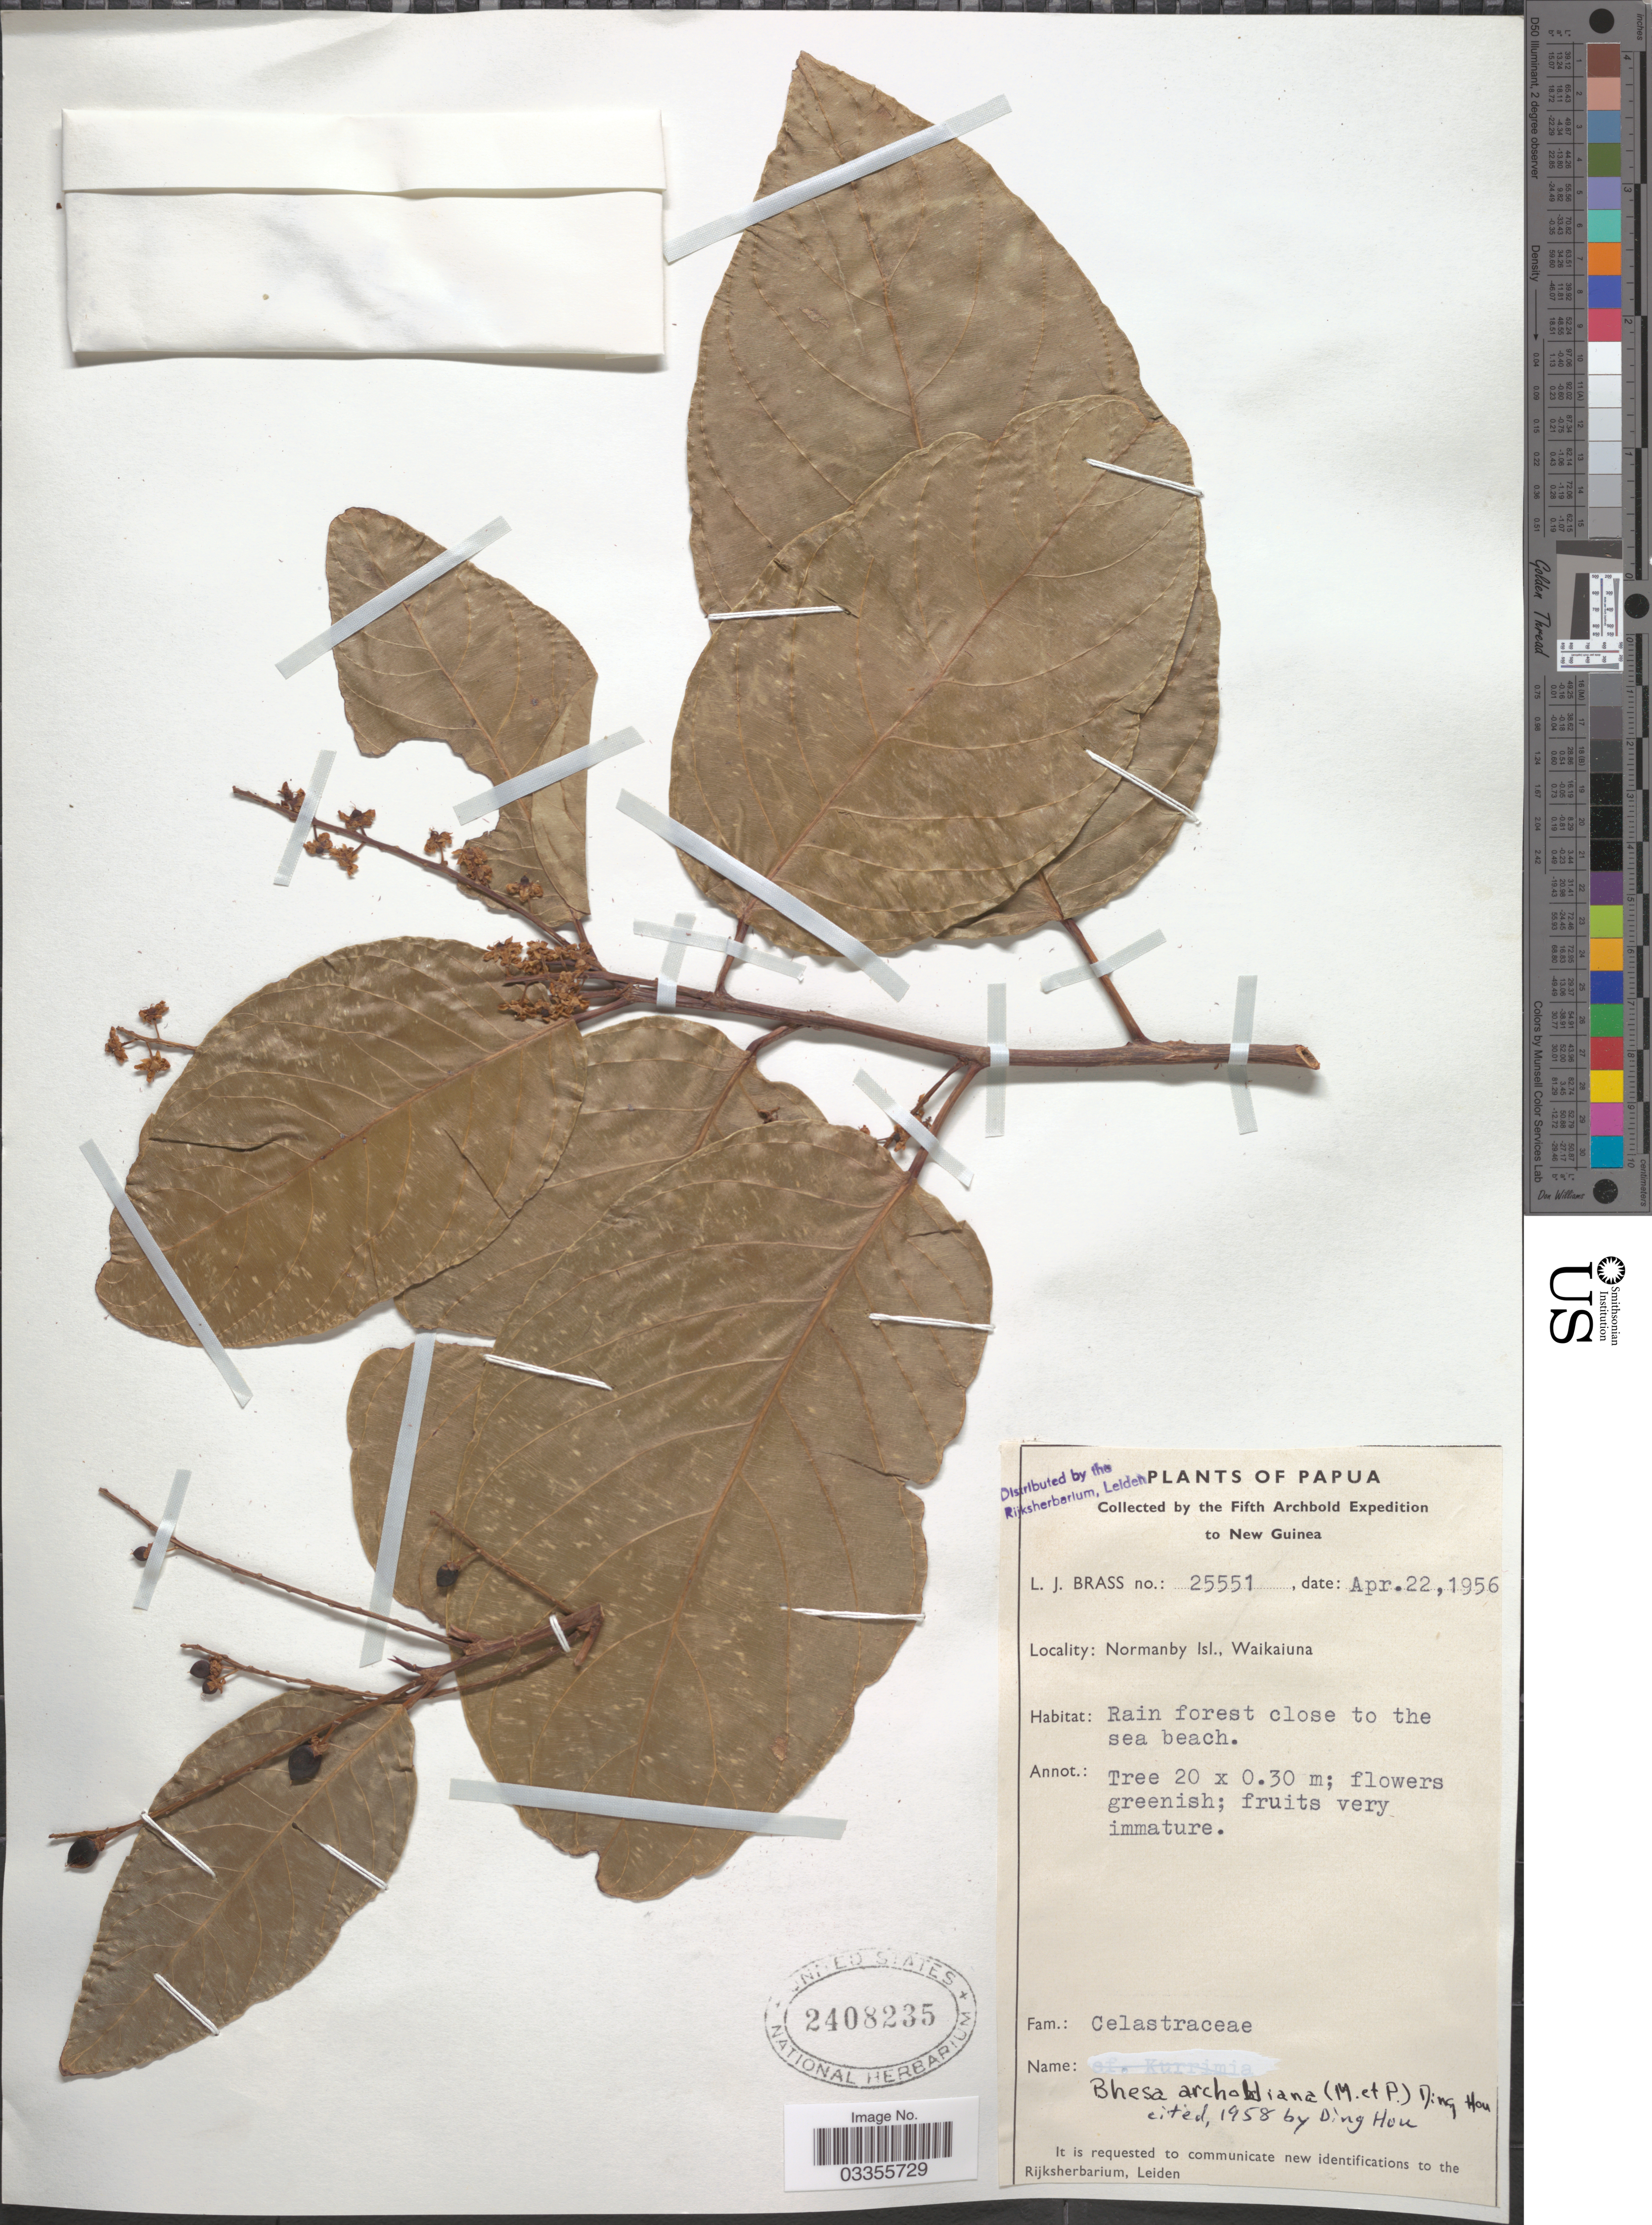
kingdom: Plantae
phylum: Tracheophyta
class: Magnoliopsida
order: Malpighiales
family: Centroplacaceae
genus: Bhesa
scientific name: Bhesa archboldiana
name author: Ding Hou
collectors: L. J. Brass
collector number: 25551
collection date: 1956-04-22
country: Papua New Guinea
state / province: Milne Bay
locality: Papua. New Guinea. Normanby Isl., Waikaiuna.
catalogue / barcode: US 2408235